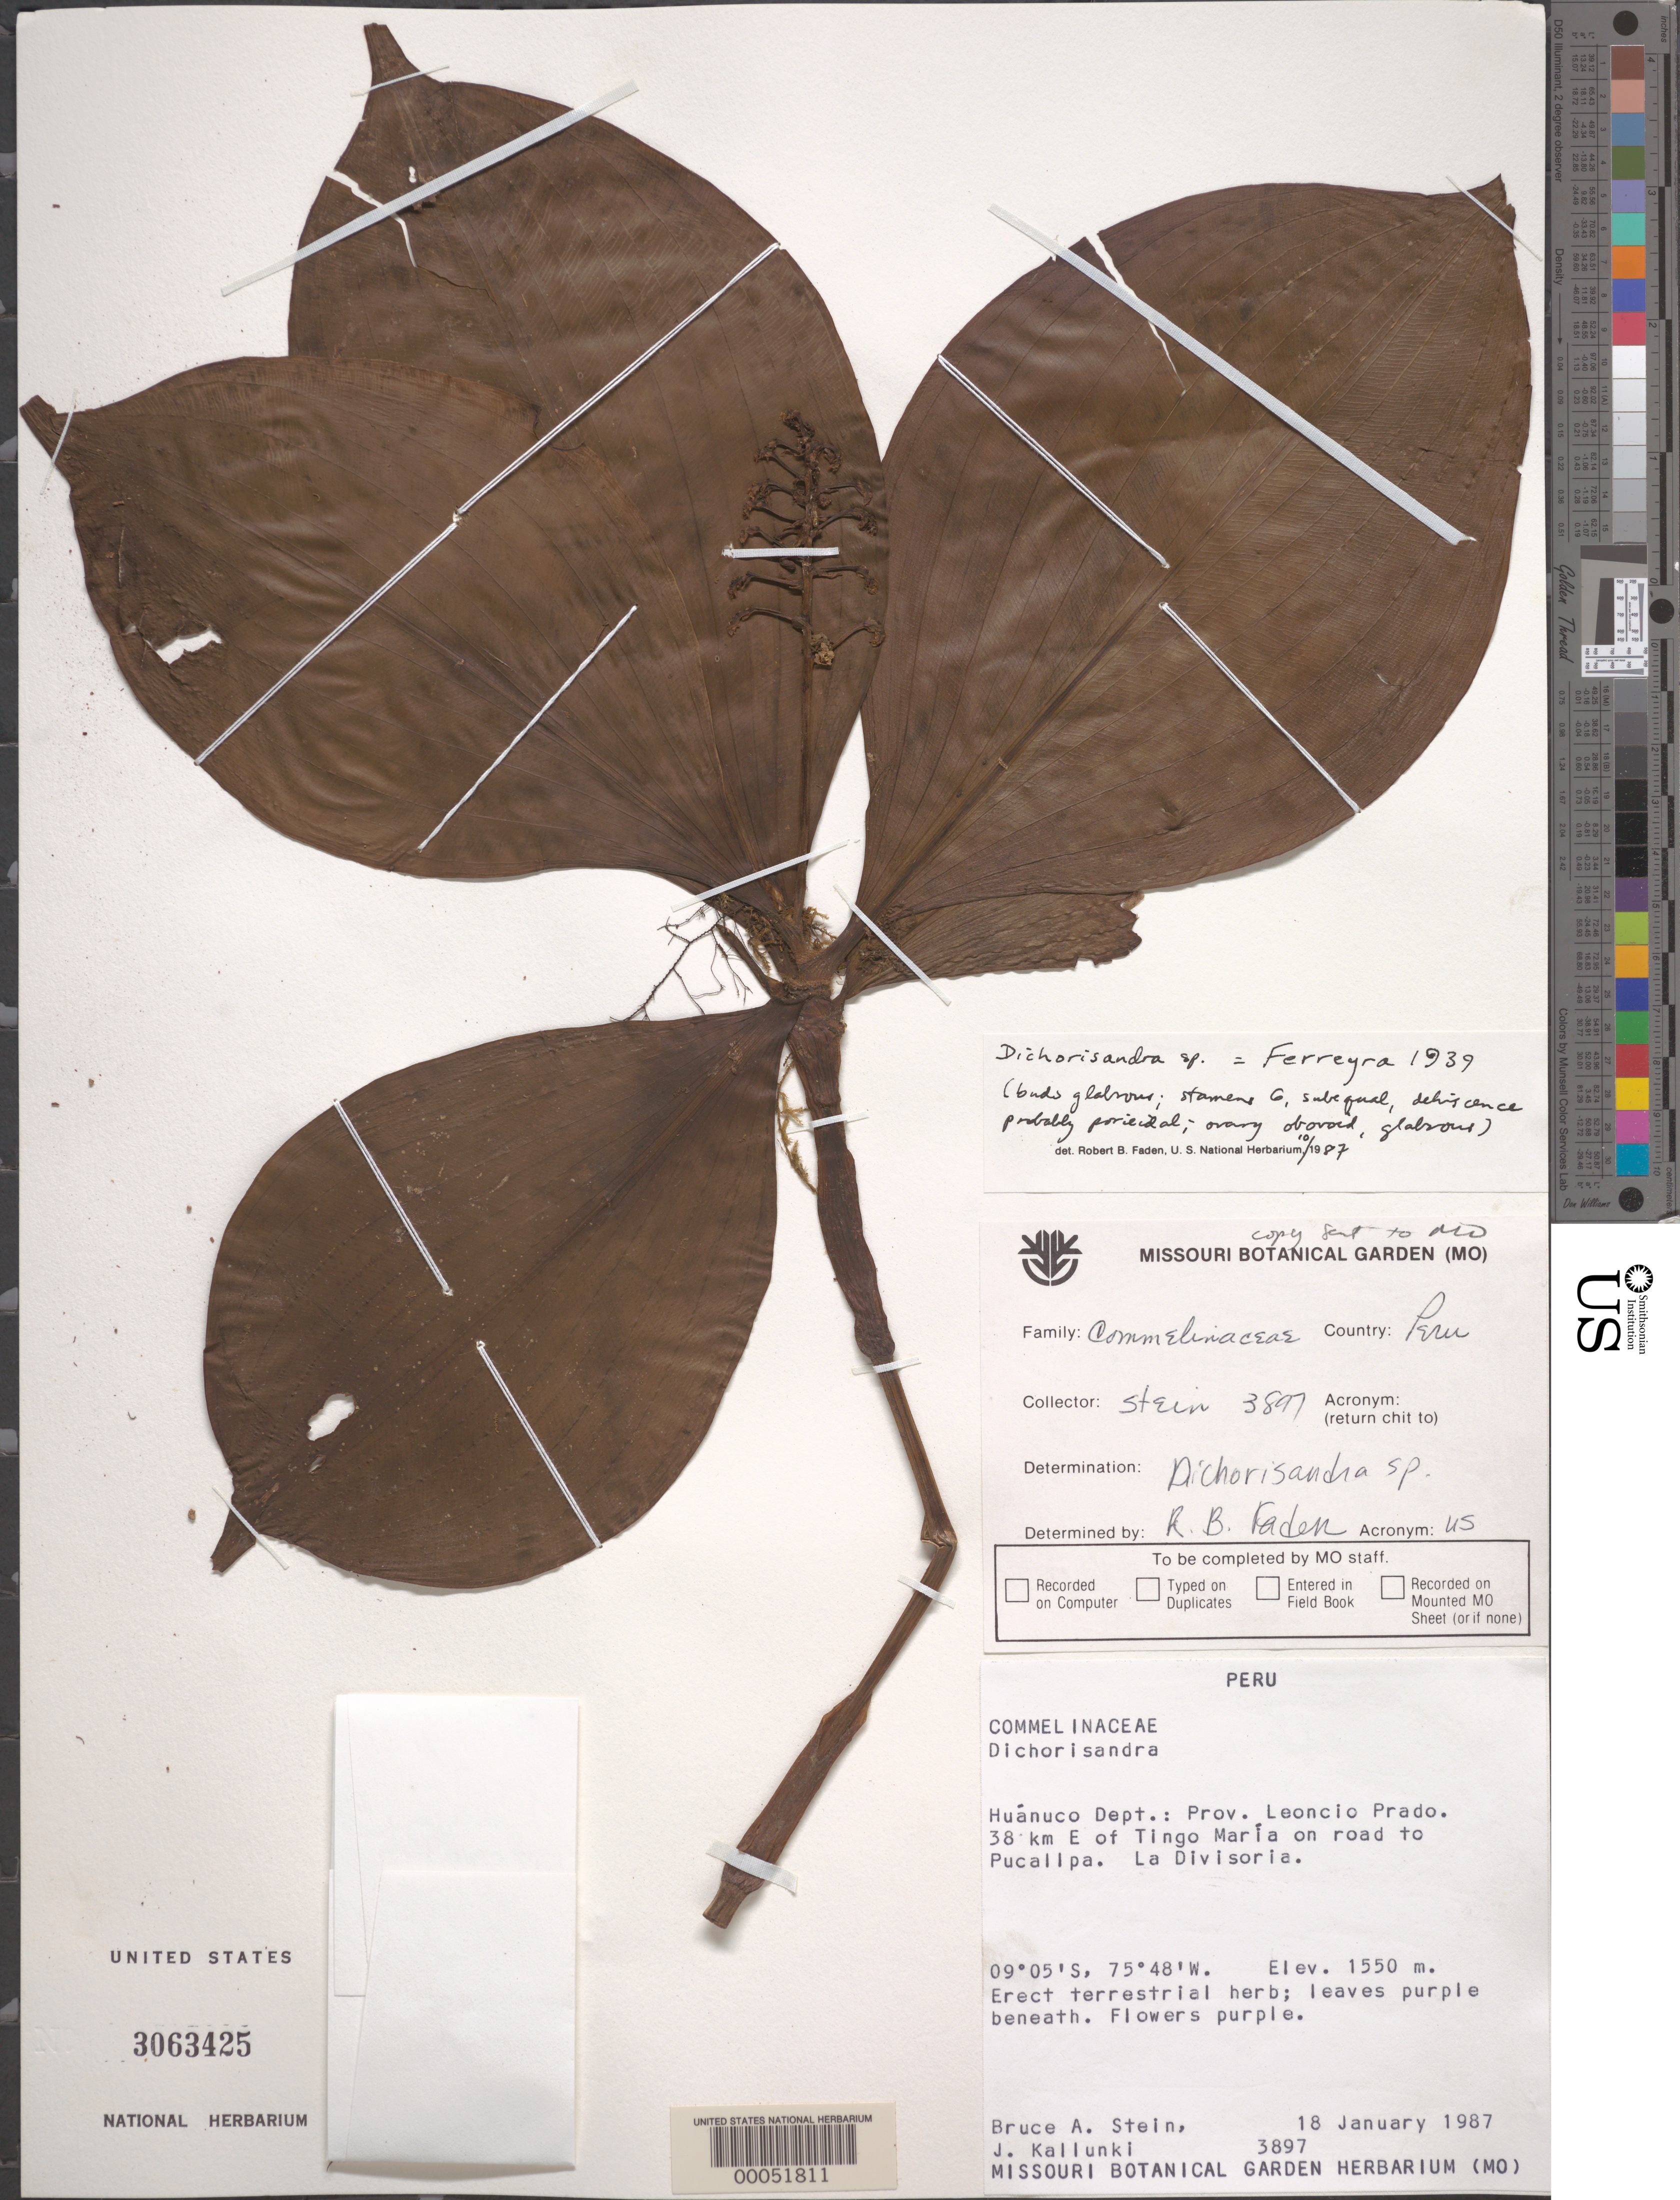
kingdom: Plantae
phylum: Tracheophyta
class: Liliopsida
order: Commelinales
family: Commelinaceae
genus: Dichorisandra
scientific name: Dichorisandra sp.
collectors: B. A. Stein & J. Kailunka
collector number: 3897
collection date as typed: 18 Jan 1987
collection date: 1987-01-18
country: Peru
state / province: Huánuco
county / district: Leoncio Prado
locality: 38 km E of Tingo María on road to Pucalipa [?], La Divisoria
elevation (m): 1550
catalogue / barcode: US 3063425